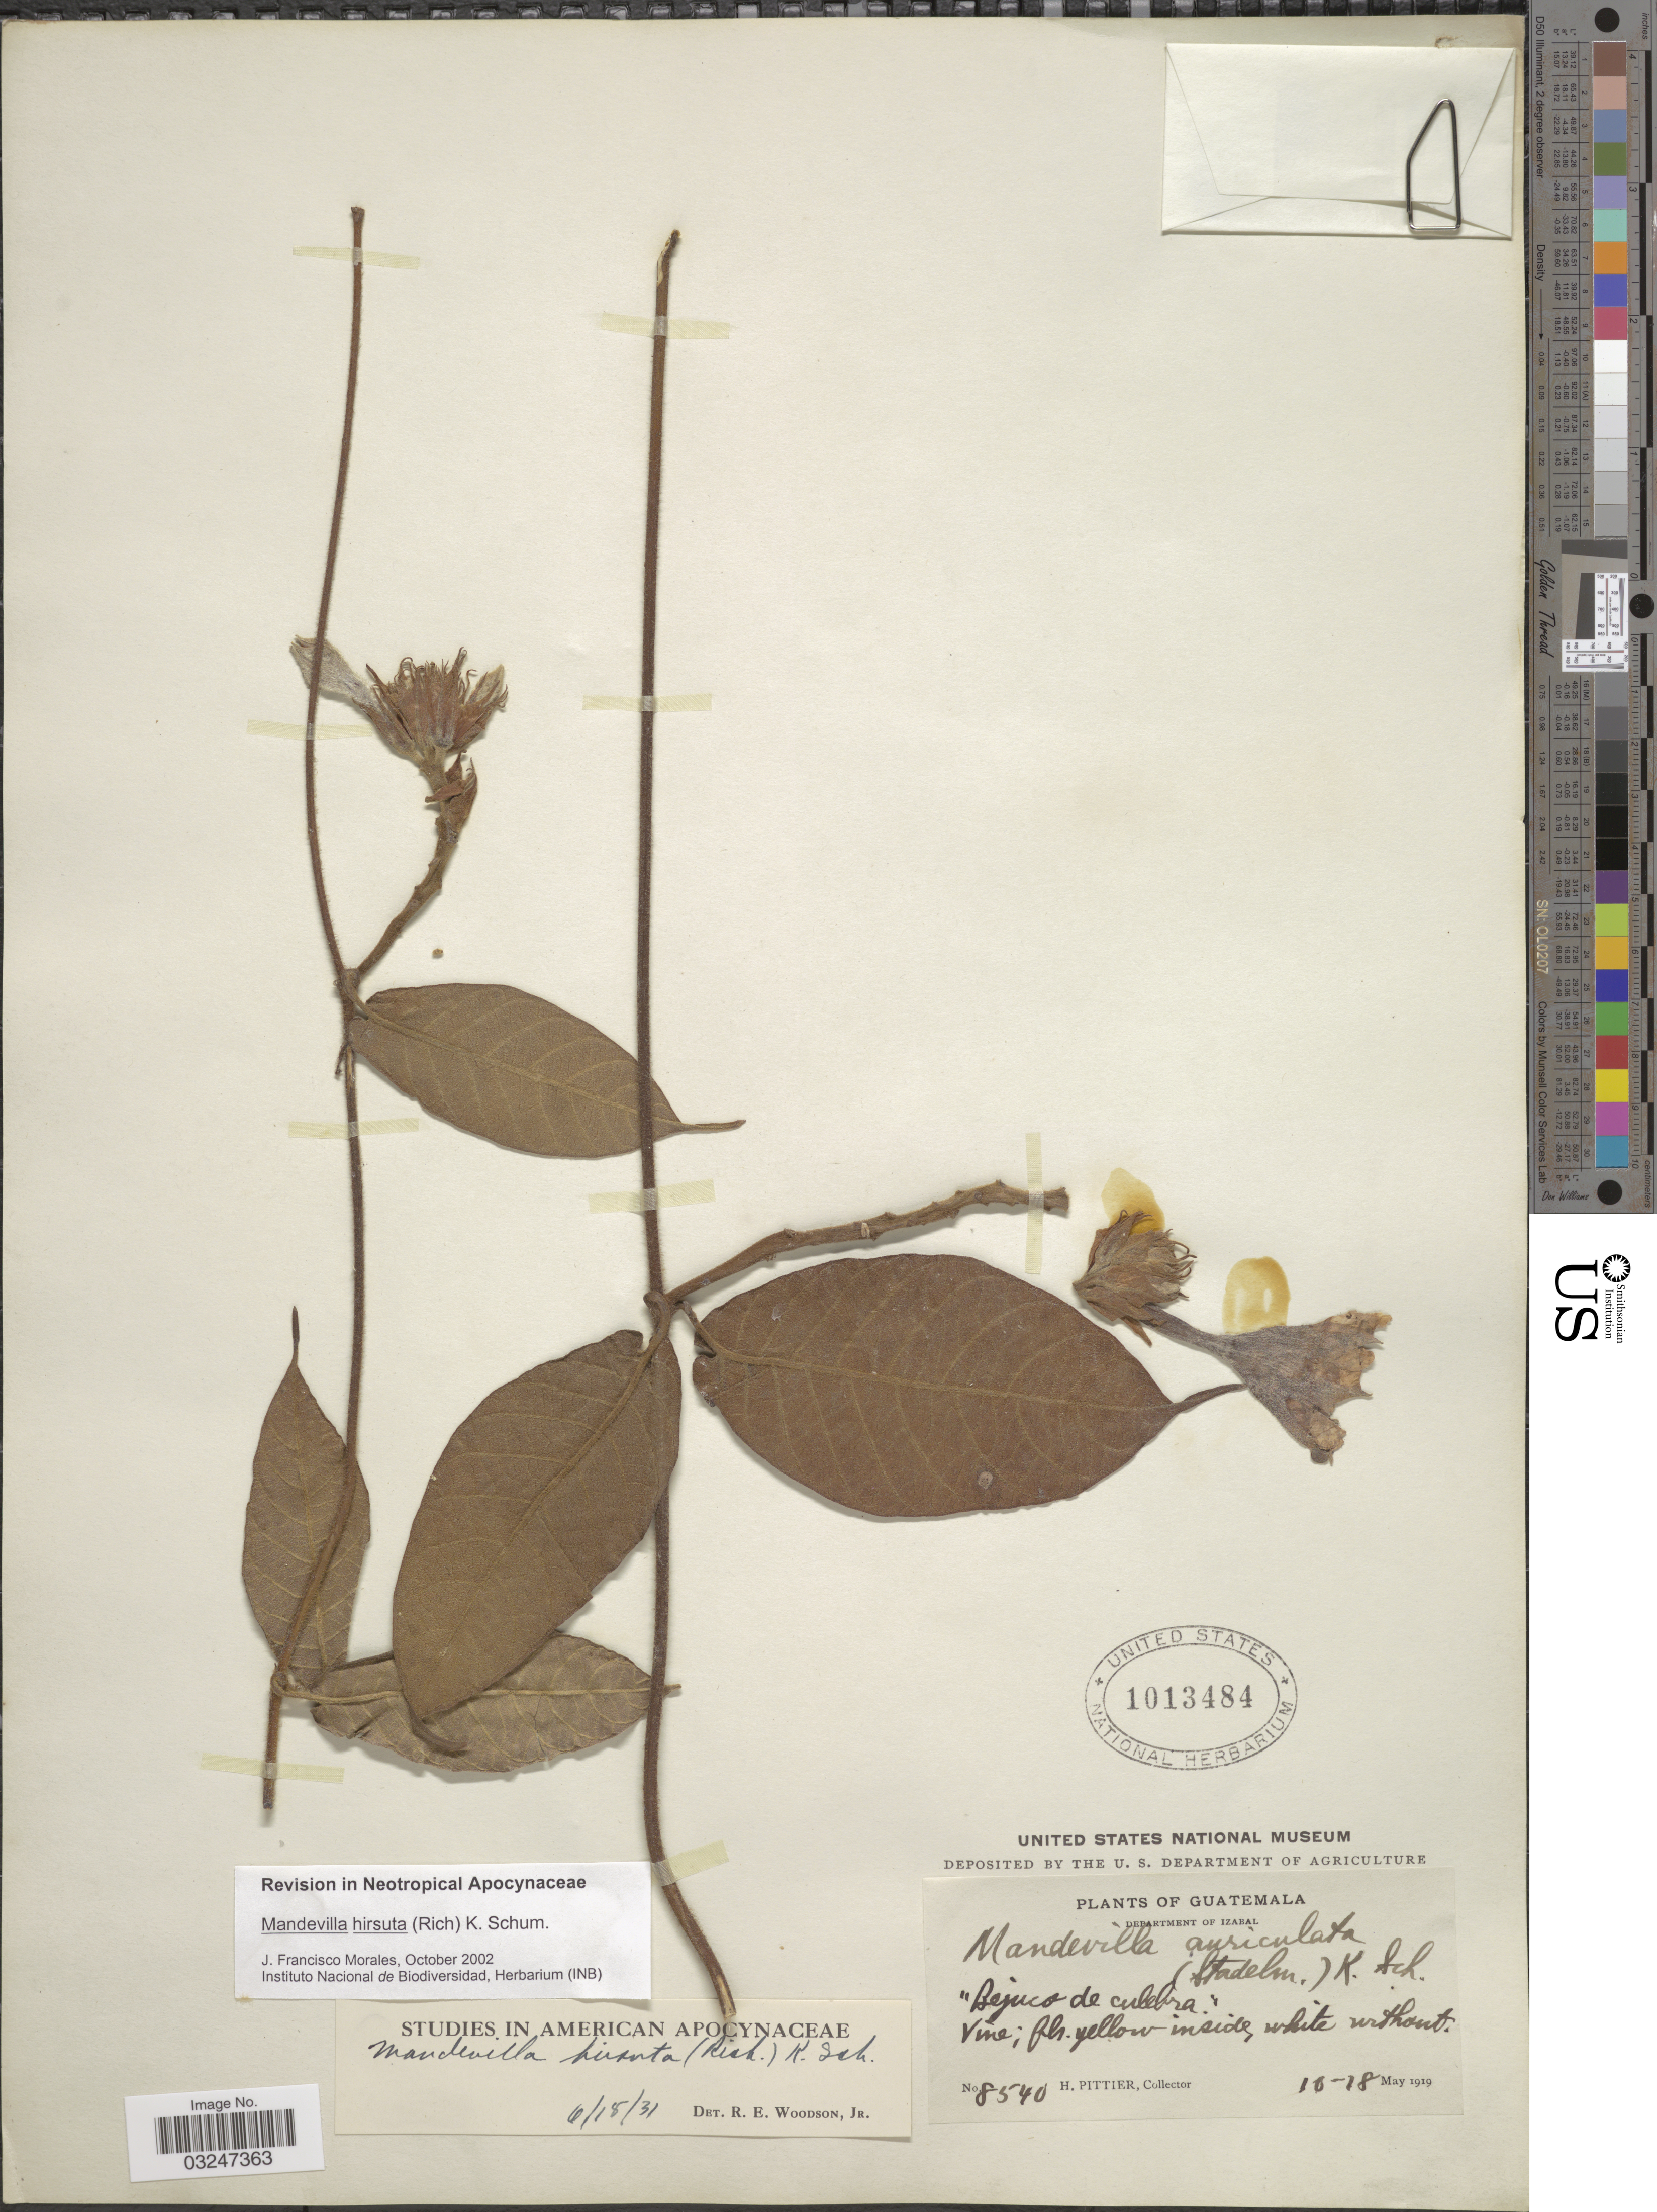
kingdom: Plantae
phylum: Tracheophyta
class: Magnoliopsida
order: Gentianales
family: Apocynaceae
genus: Mandevilla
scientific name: Mandevilla hirsuta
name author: (Rich.) K. Schum.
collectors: H. F. Pittier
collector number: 8540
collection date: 1919-05-10/1919-05-18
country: Guatemala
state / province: Izabal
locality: Department of Izabal. "Bejuco de culebra".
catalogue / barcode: US 1013484